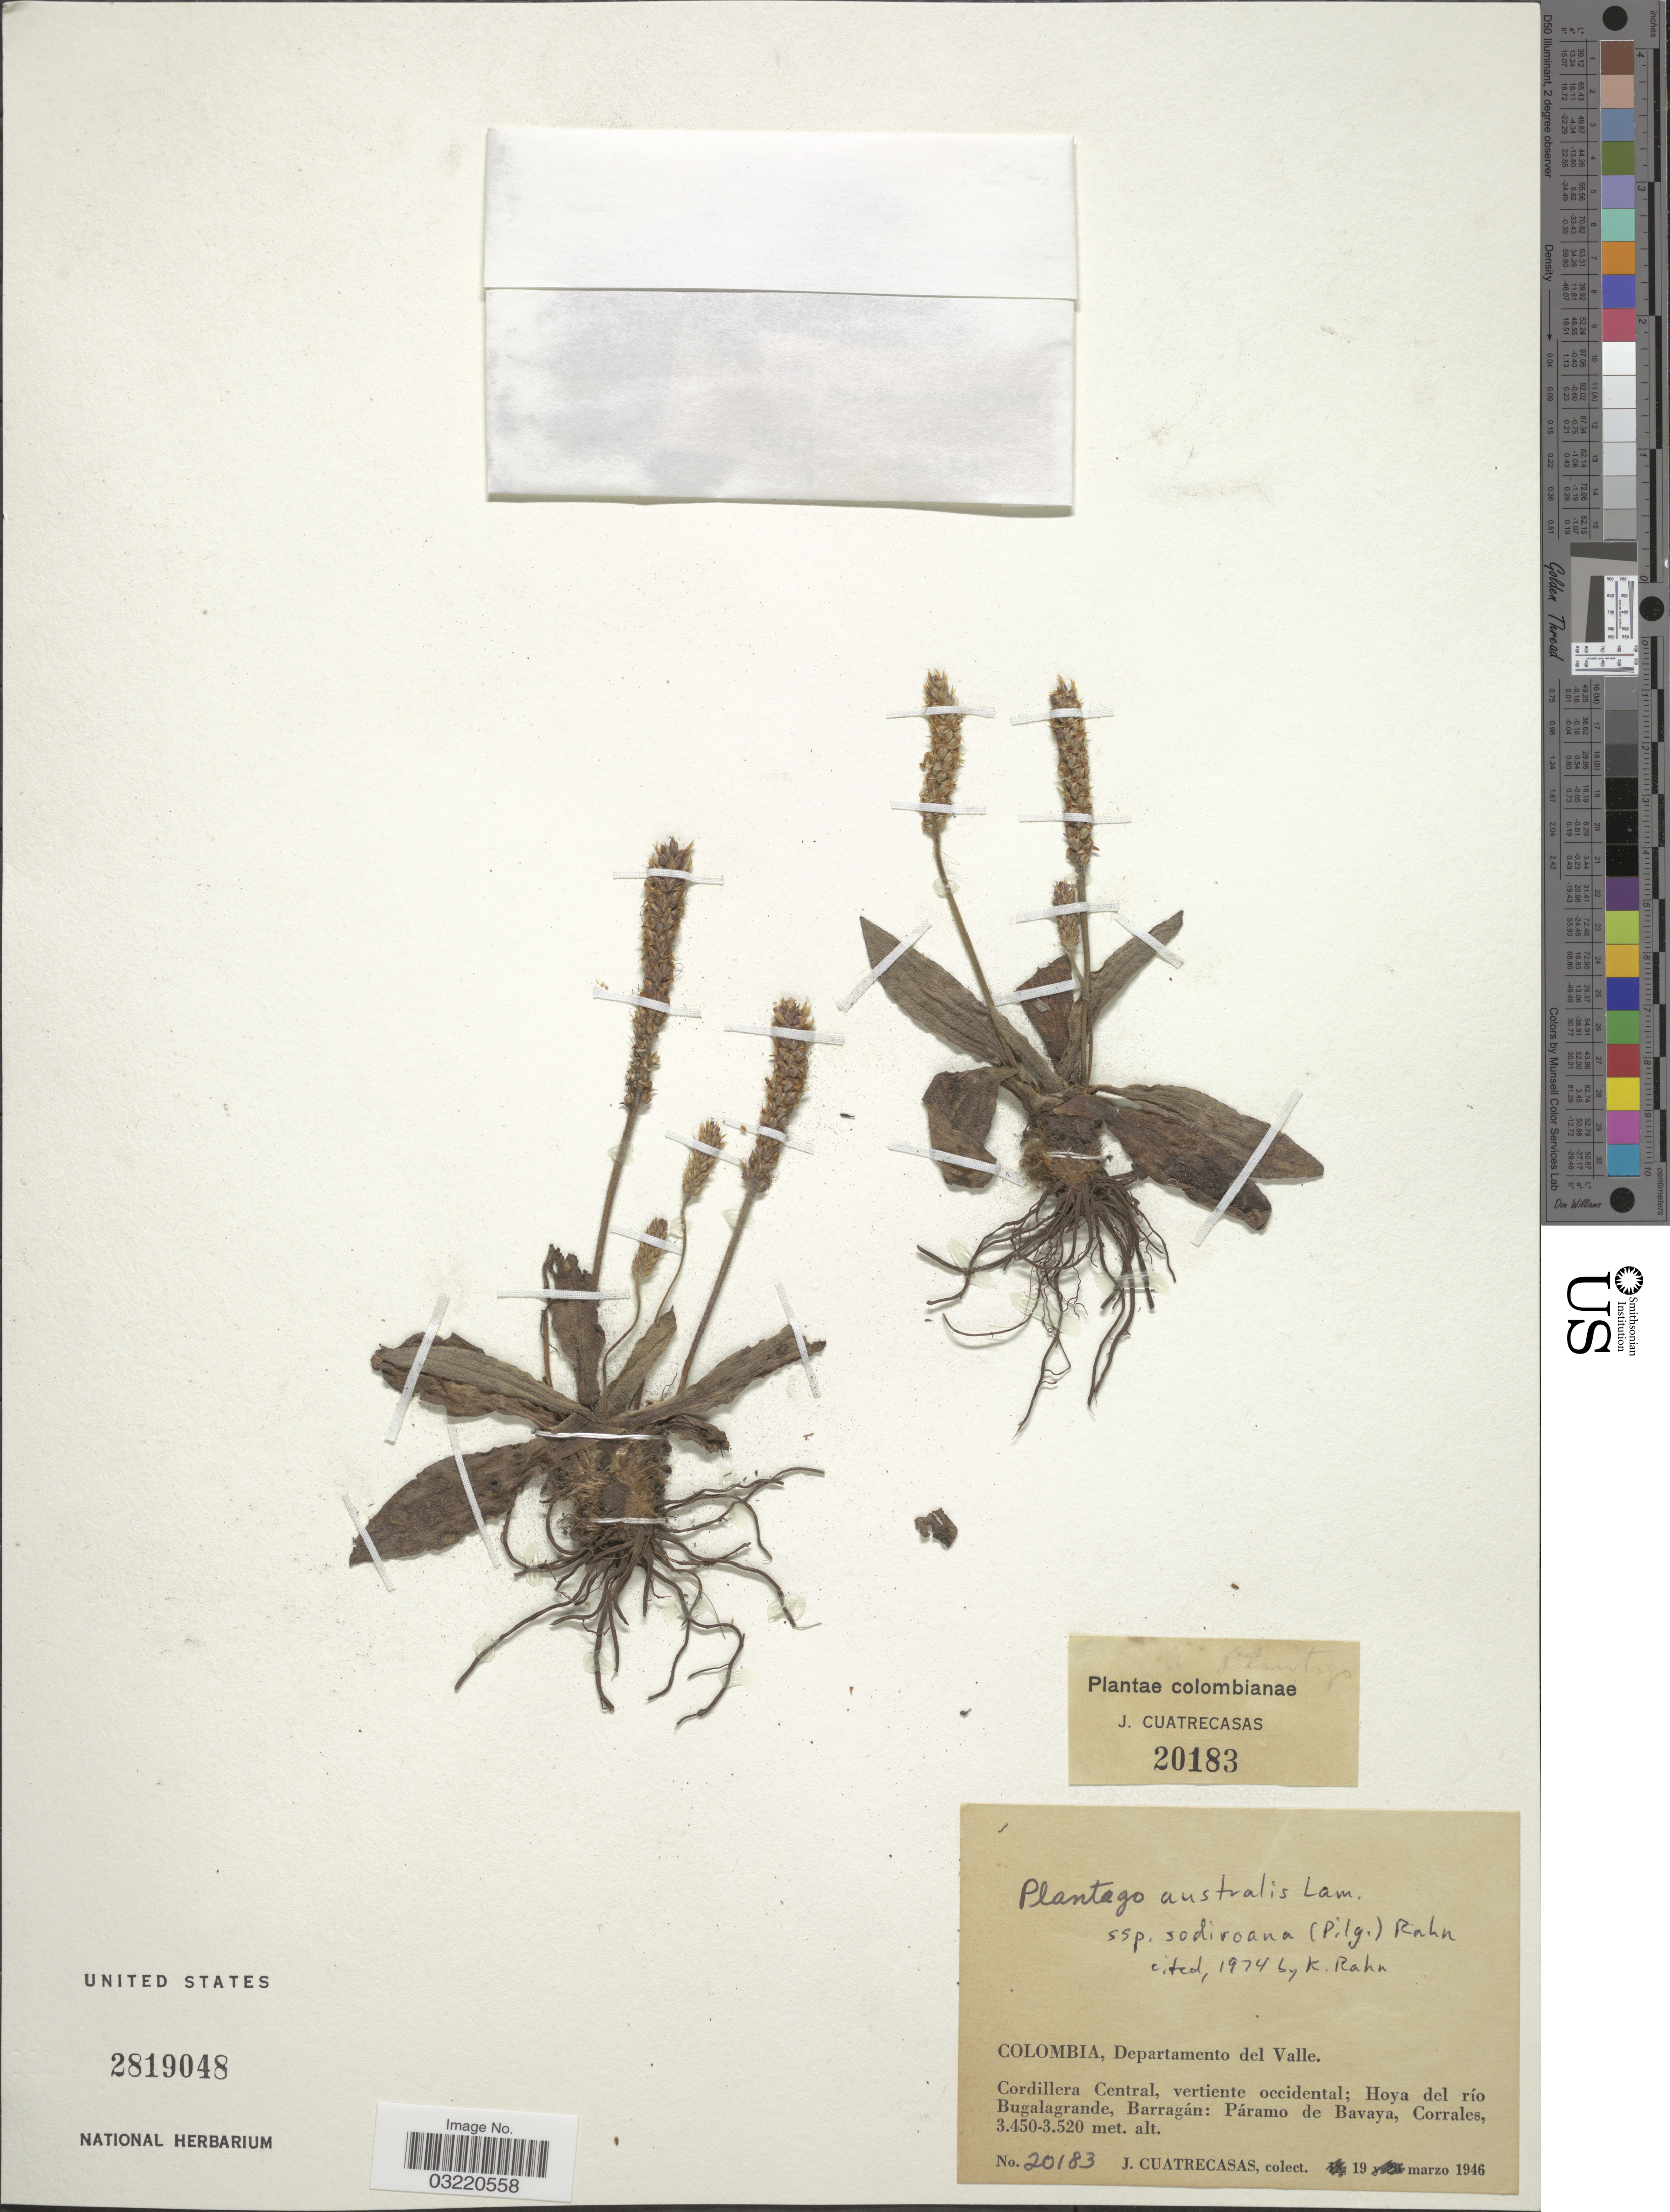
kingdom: Plantae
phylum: Tracheophyta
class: Magnoliopsida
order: Lamiales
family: Plantaginaceae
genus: Plantago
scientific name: Plantago australis subsp. sodiroana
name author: (Pilg.) Rahn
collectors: J. Cuatrecasas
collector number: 20183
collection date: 1946-03-19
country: Colombia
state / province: Valle del Cauca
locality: Departamento del Valle. Cordillera Central, vertiente occidental; Hoya del río Bugalagrande, Barragán: Páramo de Bavaya, Corrales.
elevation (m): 3450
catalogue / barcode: US 2819048